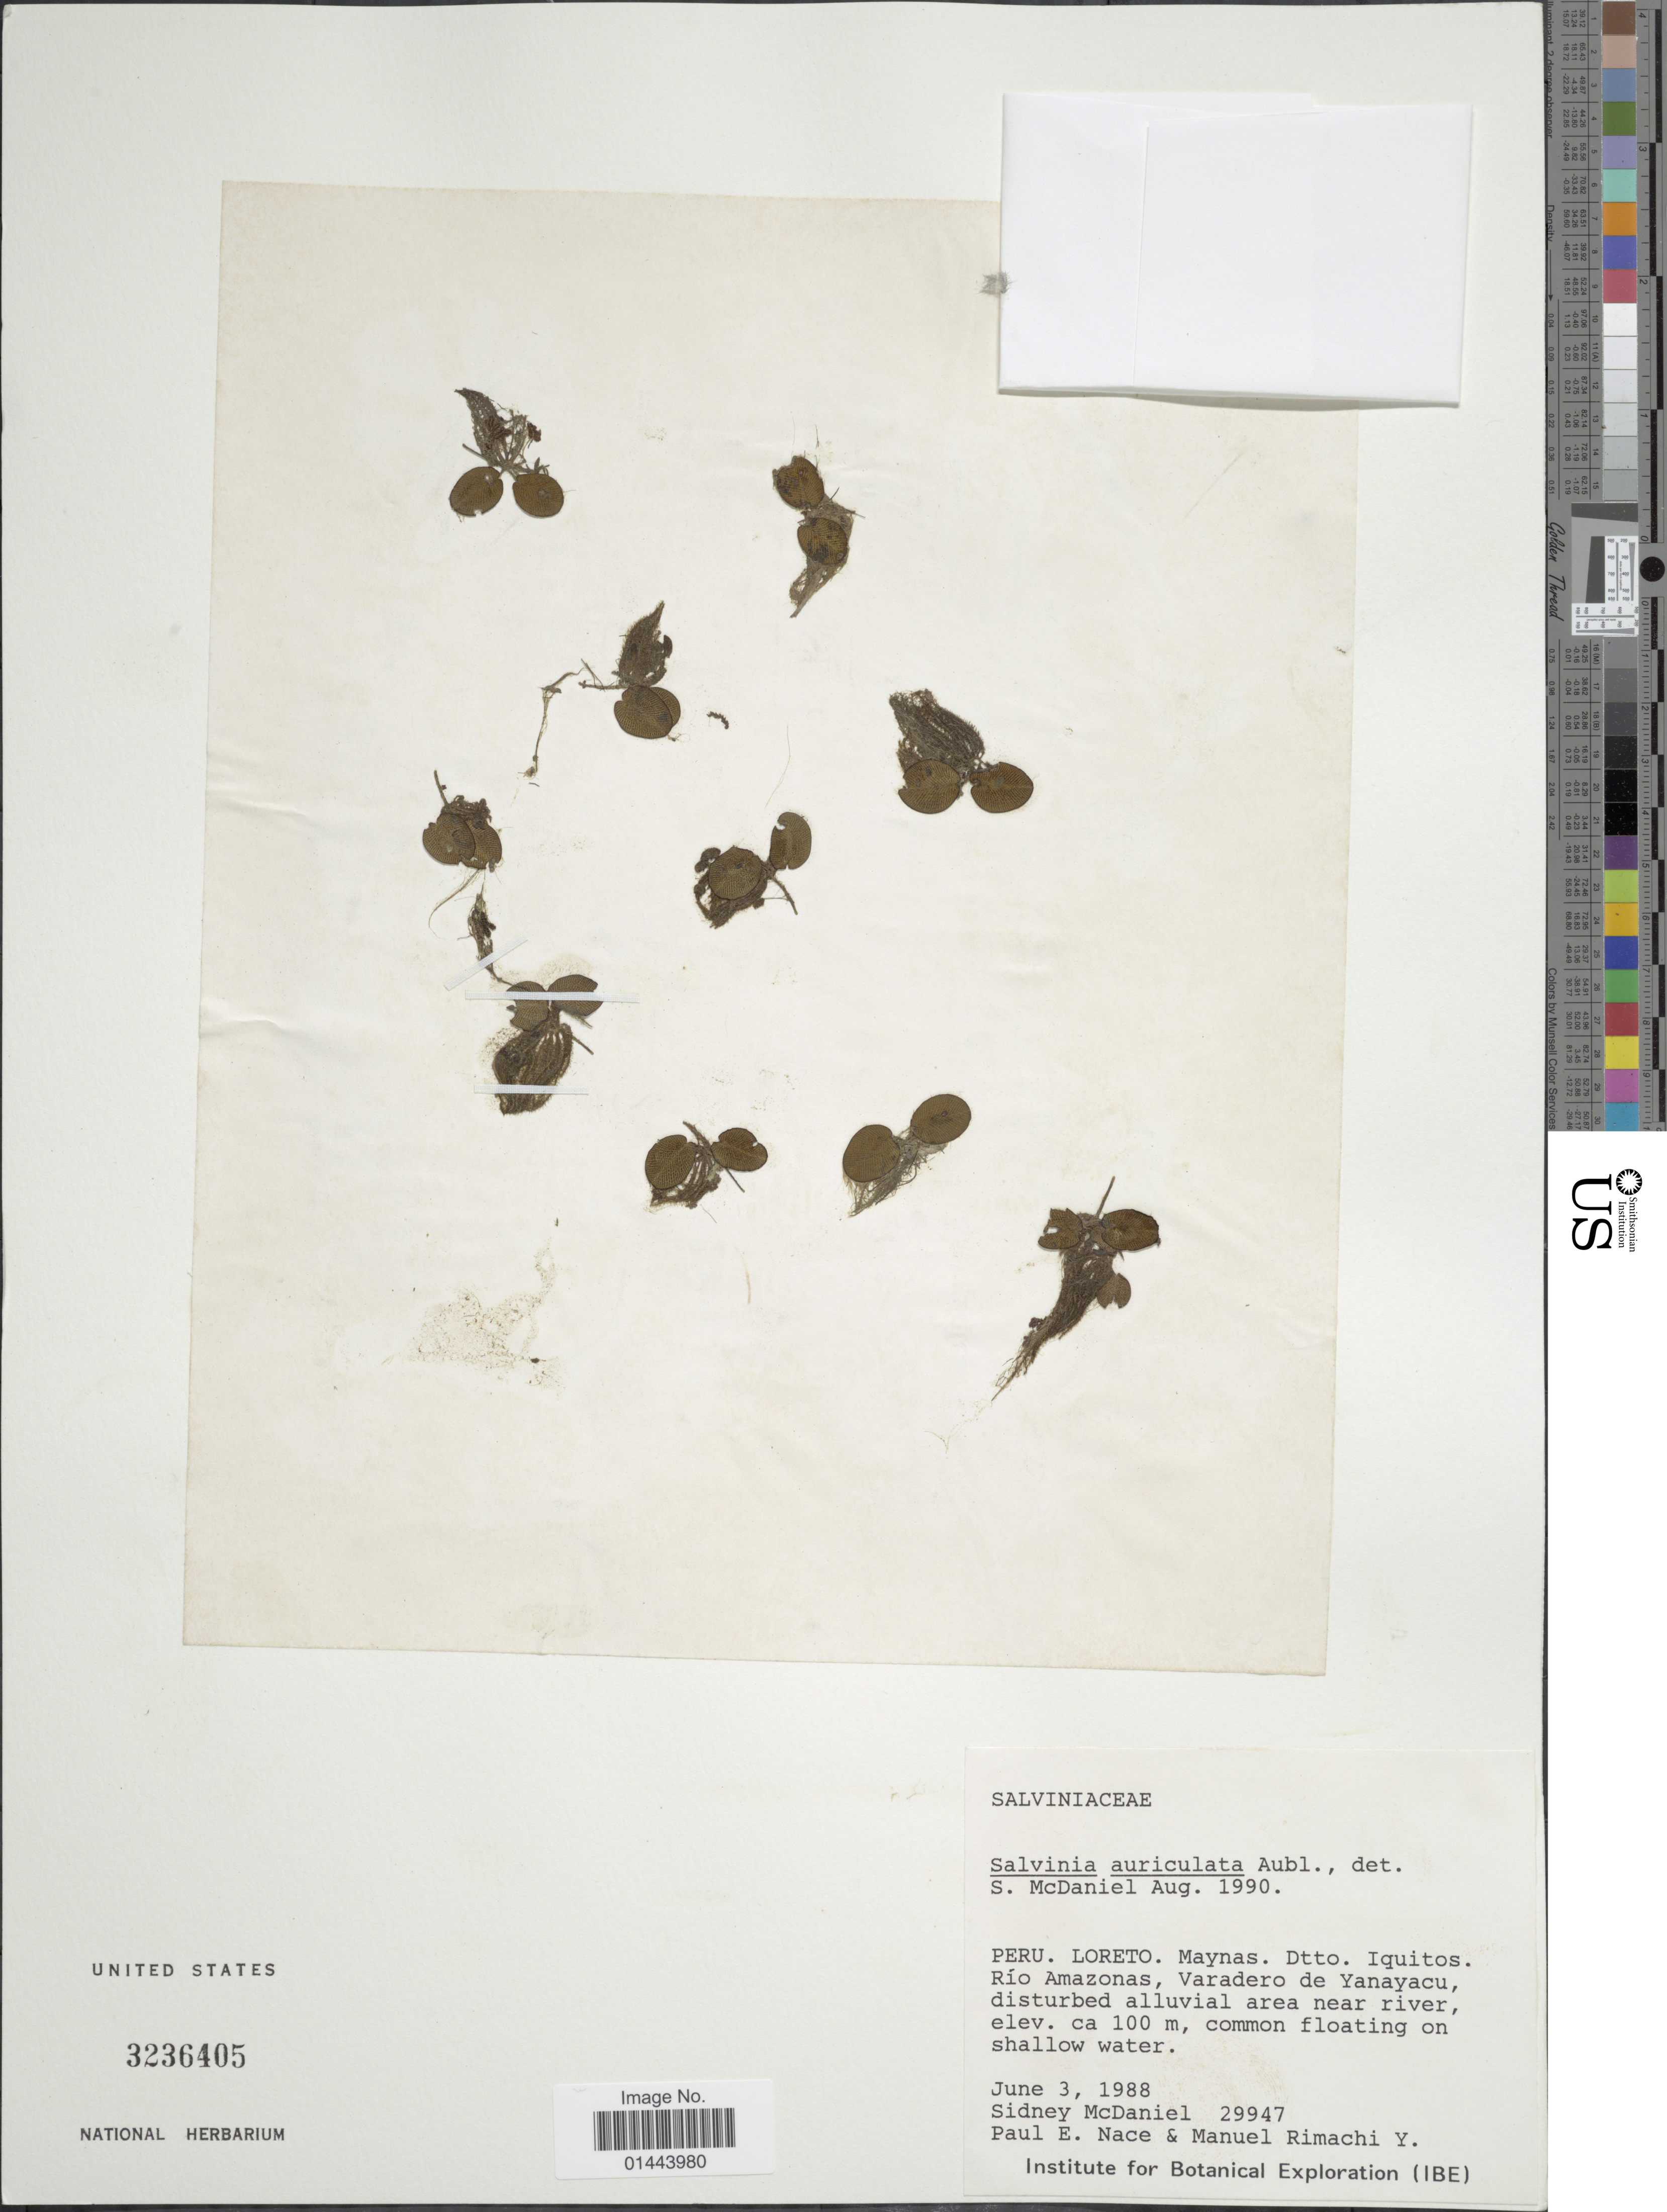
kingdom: Plantae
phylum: Tracheophyta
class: Polypodiopsida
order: Salviniales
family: Salviniaceae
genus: Salvinia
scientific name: Salvinia auriculata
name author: Aubl.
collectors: S. McDaniel, P. Nace & M. Rimachi Y.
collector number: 29947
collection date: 1988-06-03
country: Peru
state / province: Loreto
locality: Maynas, Dtto. Iquitos Río Amazonas, Varadero de Yanayacu, disturbed alluvial area near river, floating on shallow water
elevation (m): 100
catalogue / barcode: US 3236405